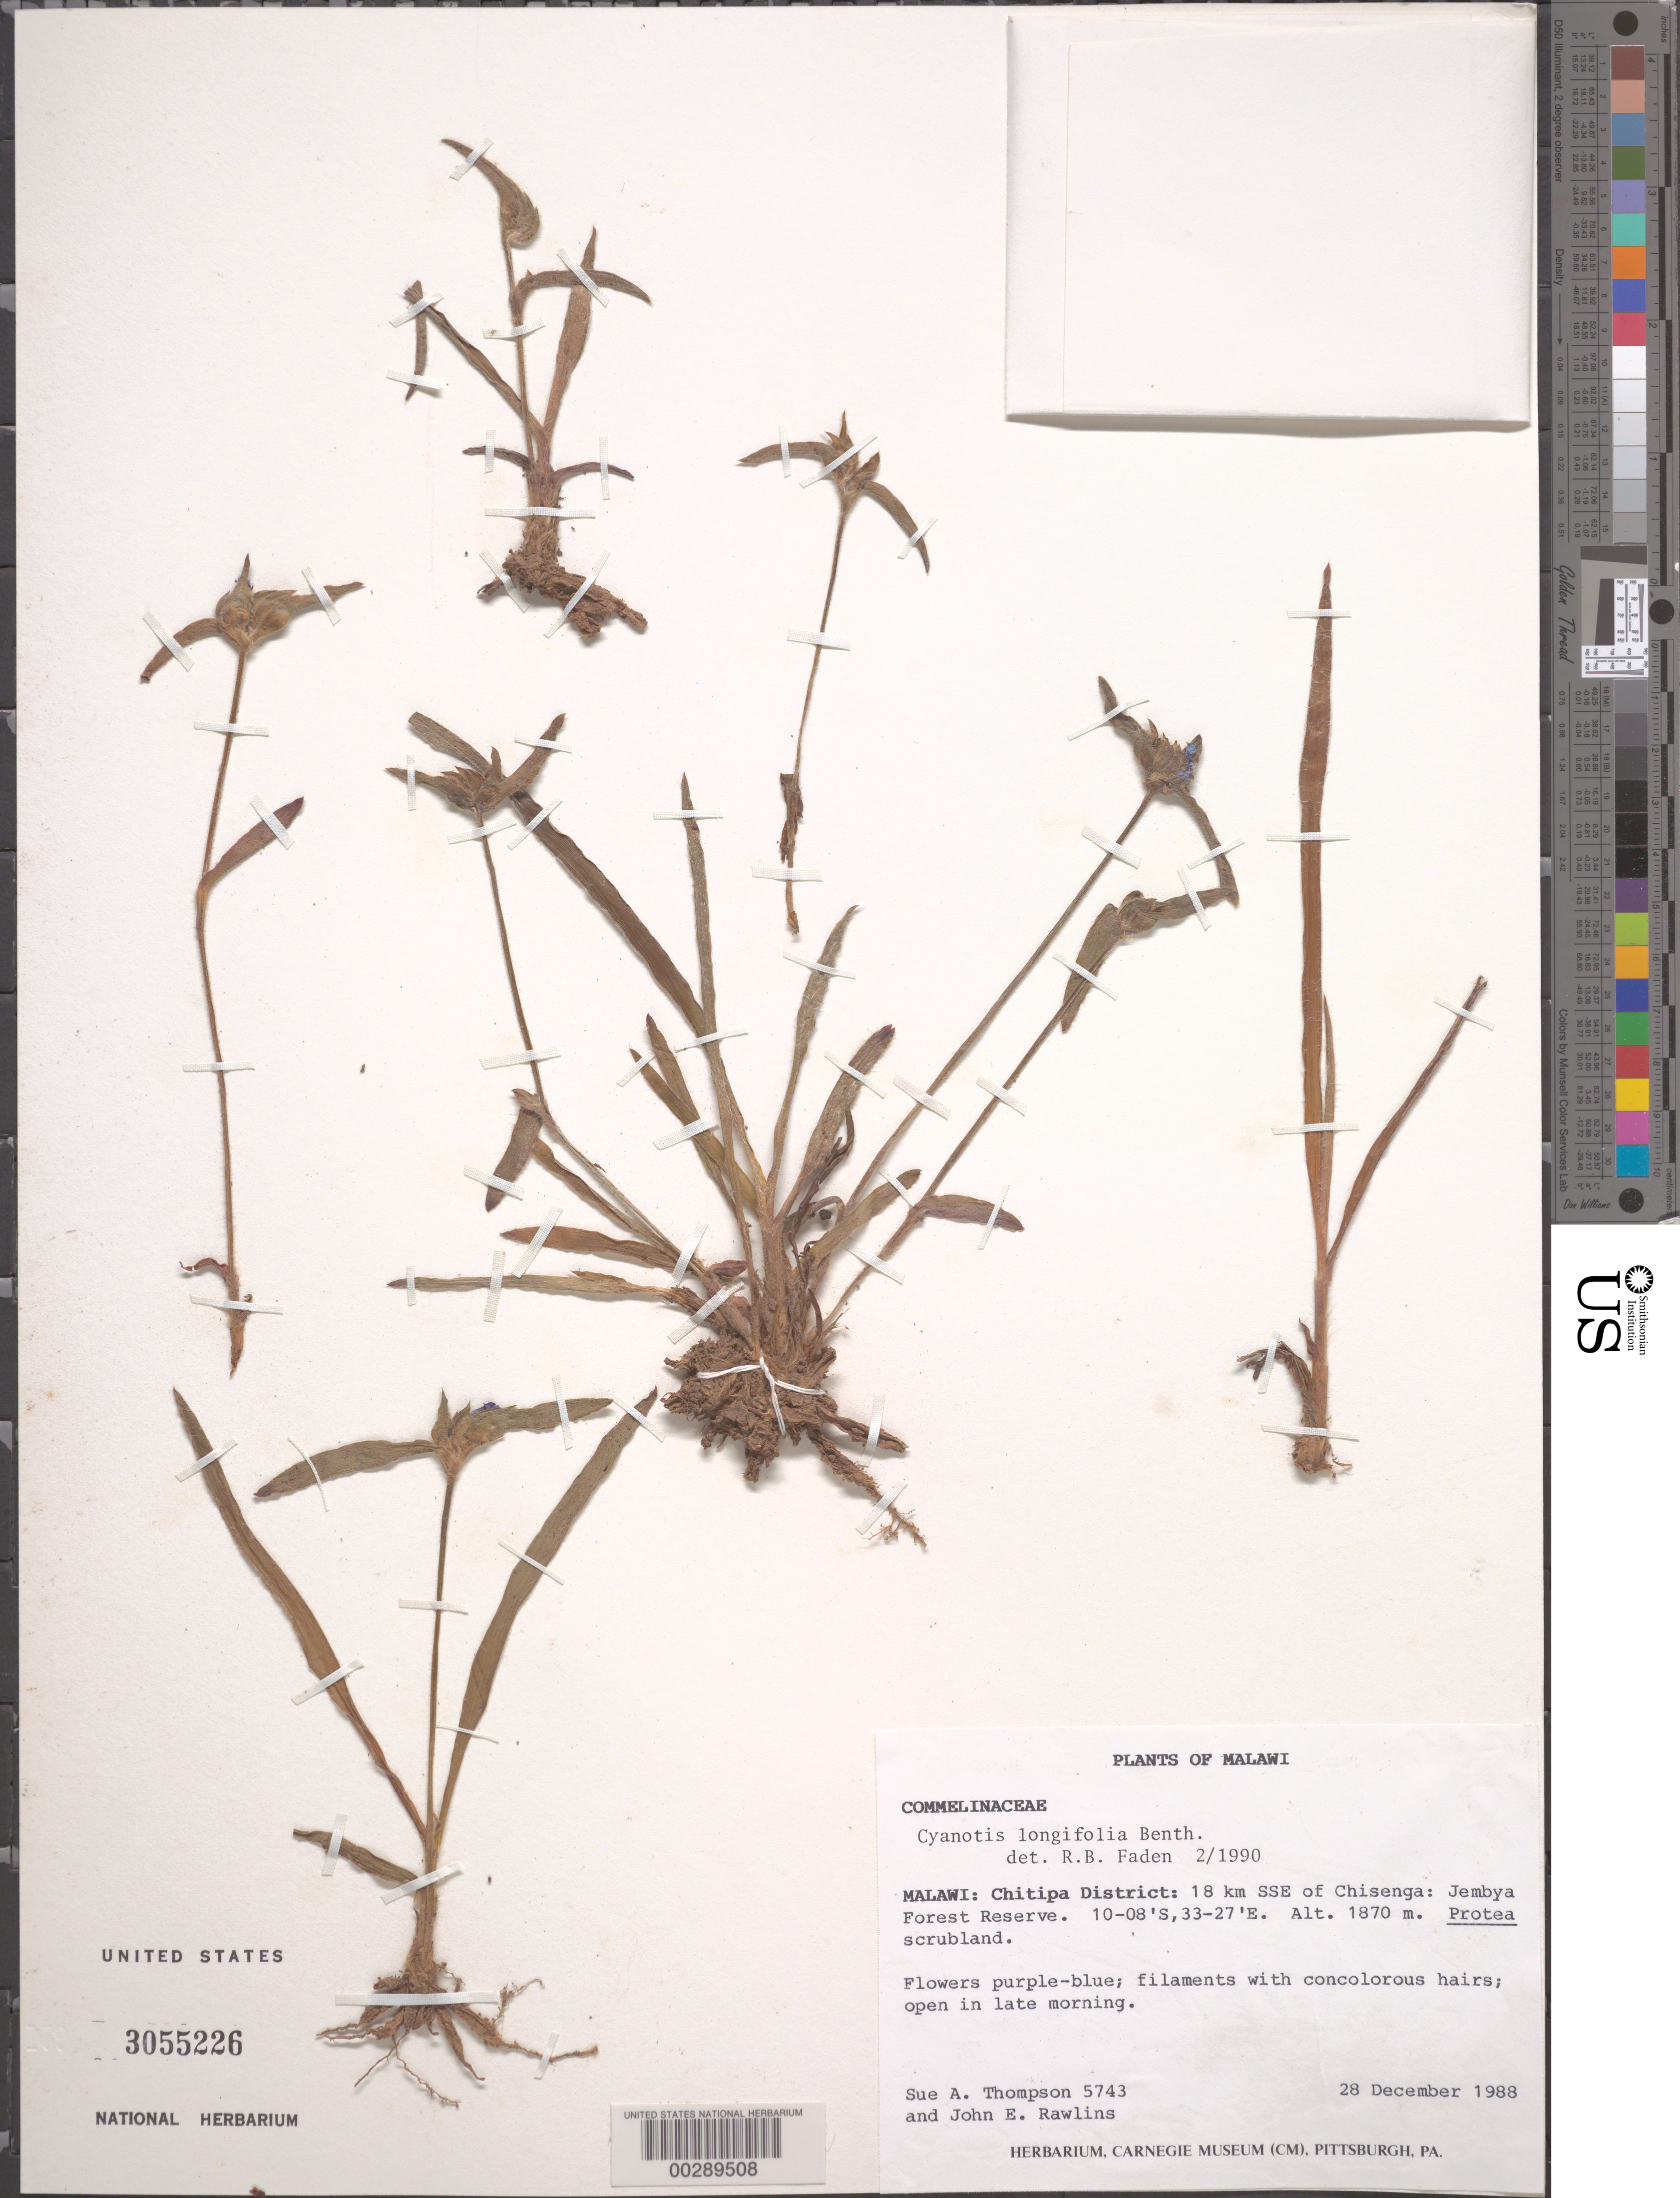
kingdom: Plantae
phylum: Tracheophyta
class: Liliopsida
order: Commelinales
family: Commelinaceae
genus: Cyanotis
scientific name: Cyanotis longifolia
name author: Benth.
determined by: Faden, Robert B., (US), Smithsonian Institution - National Museum of Natural History (UNITED STATES)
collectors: S. A. Thompson & J. Rawlins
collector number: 5743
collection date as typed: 28 Dec 1988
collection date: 1988-12-28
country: Malawi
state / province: Northern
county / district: Chitipa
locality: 18 km sse of chisenga; jembya forest reserve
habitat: Protea scrubland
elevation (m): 1870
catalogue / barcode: US 3055226